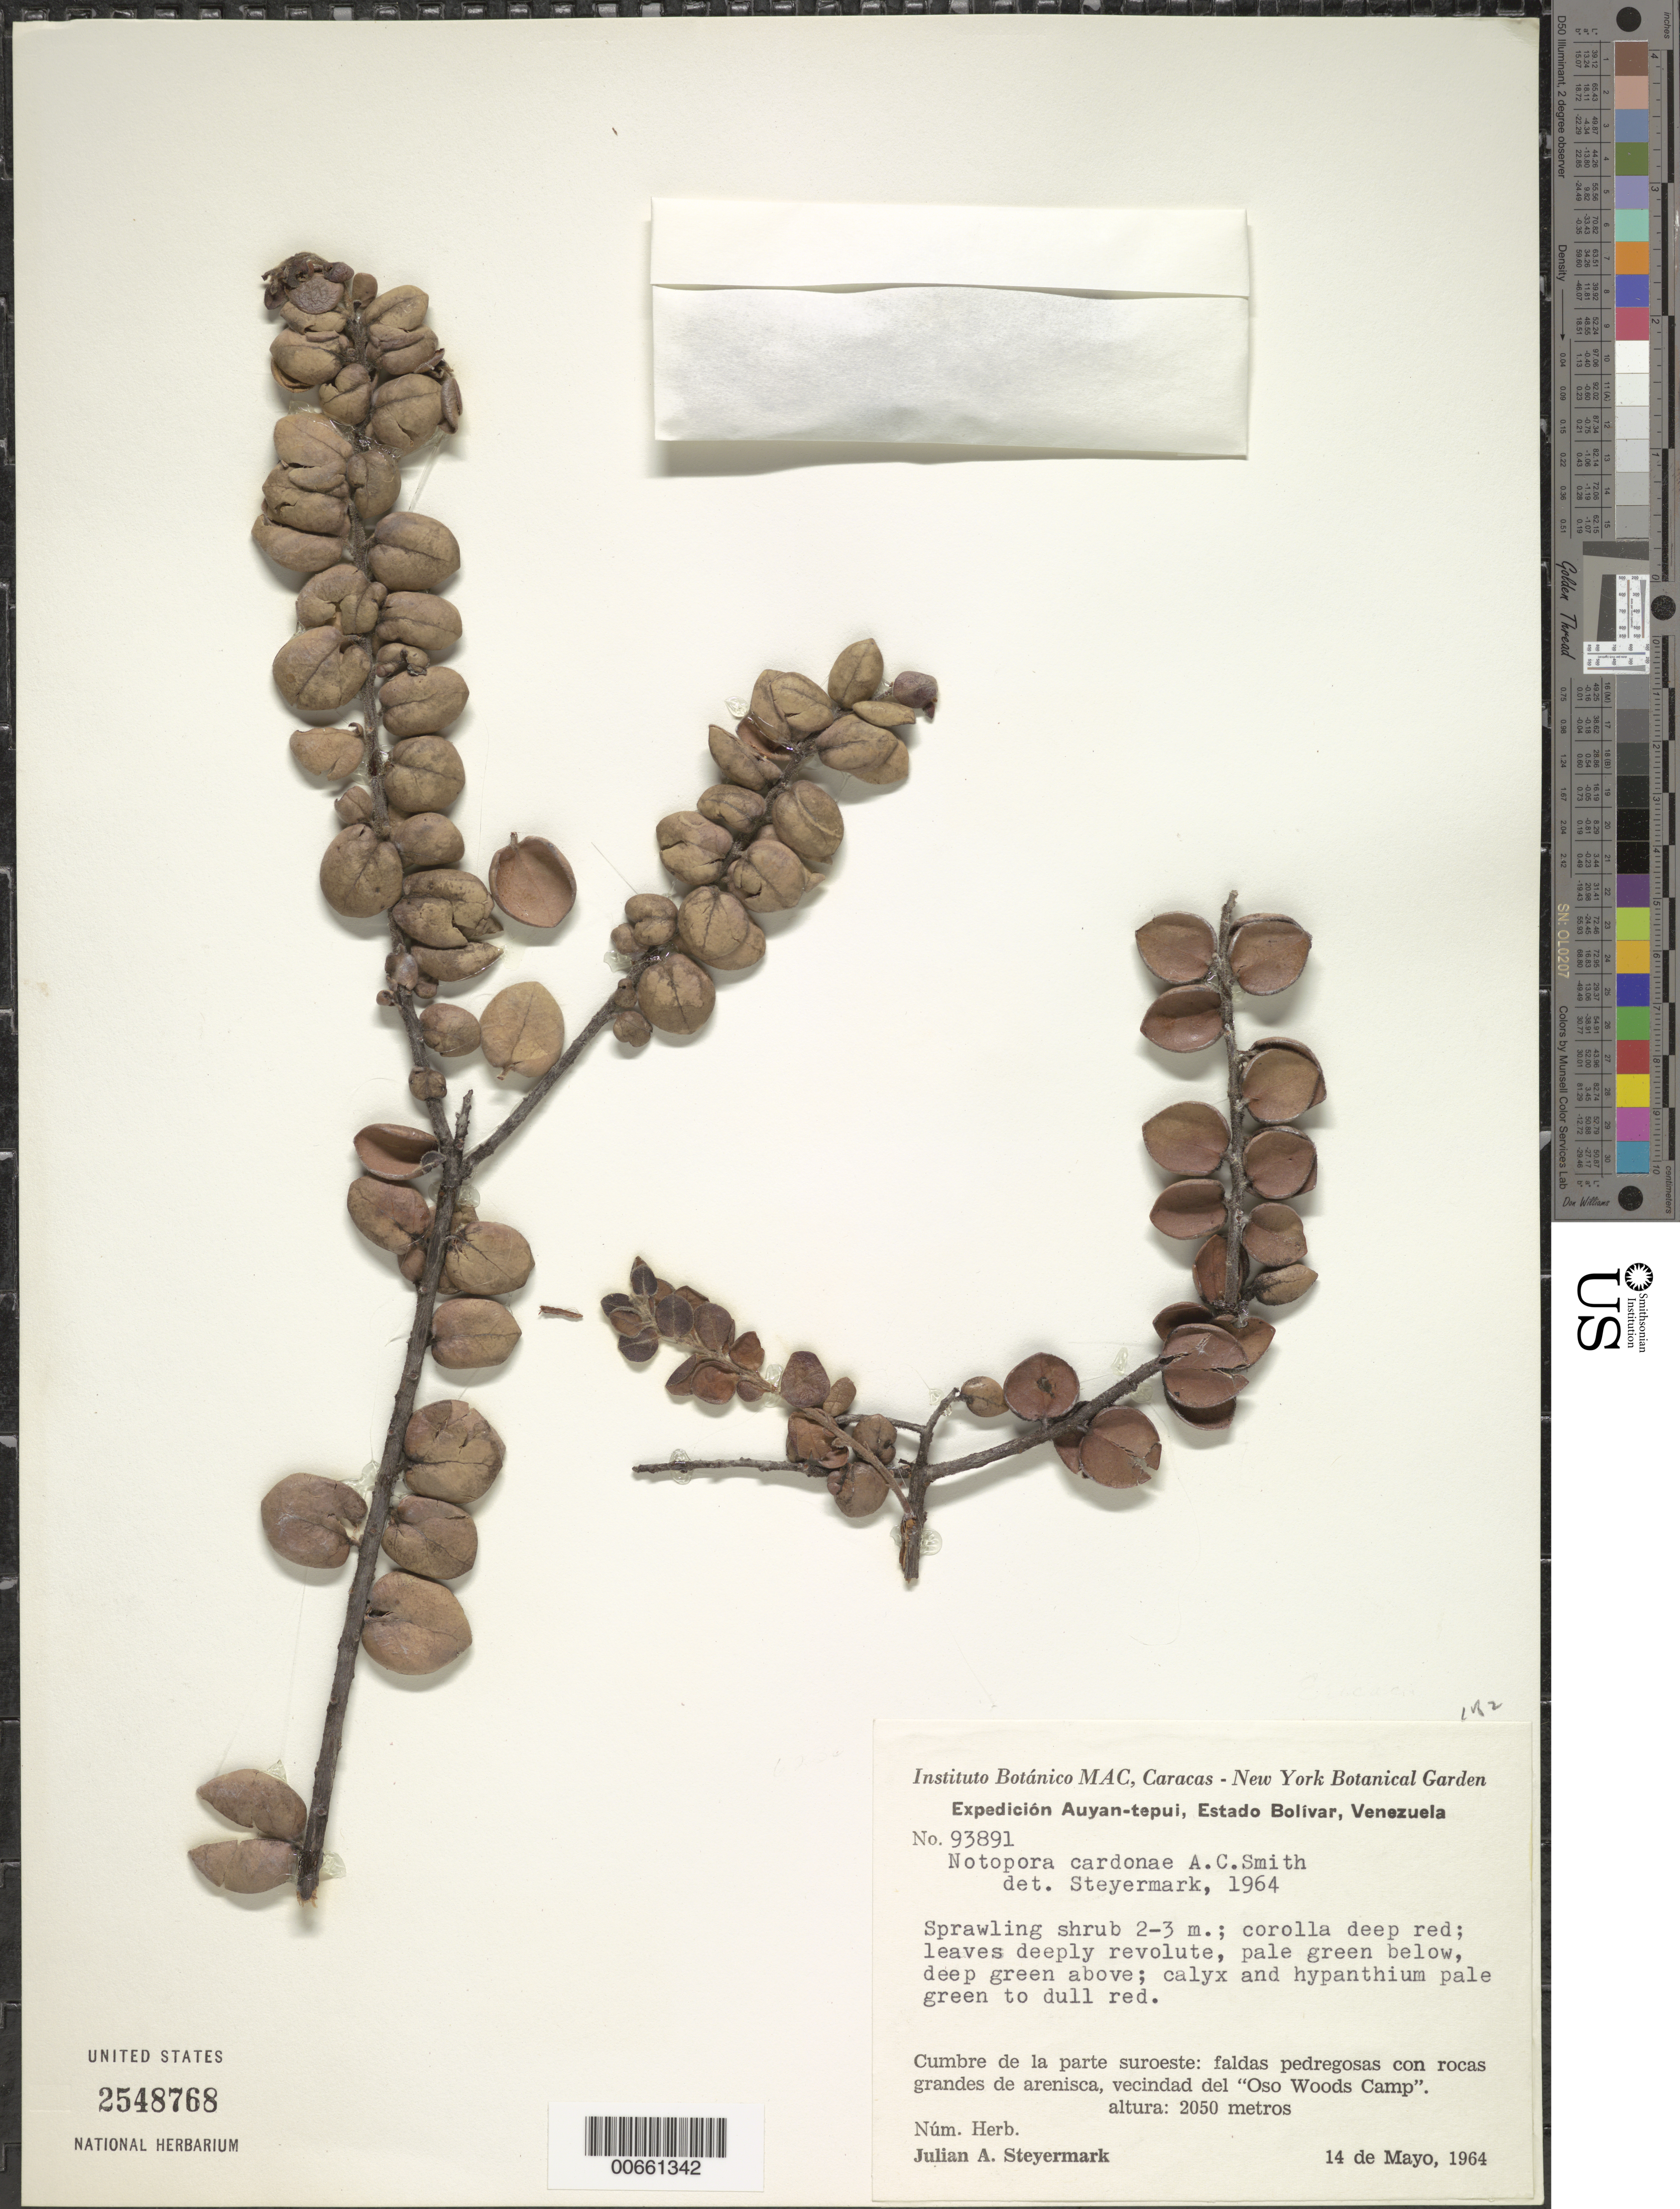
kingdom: Plantae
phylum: Tracheophyta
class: Magnoliopsida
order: Ericales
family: Ericaceae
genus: Notopora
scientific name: Notopora cardonae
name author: A.C. Sm.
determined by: Steyermark, Julian A., (VEN)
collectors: J. Steyermark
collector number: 93891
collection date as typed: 14-May-64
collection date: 1964-05-14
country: Venezuela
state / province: Bolívar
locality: Auyan-tepuí, "Oso Woods Camp"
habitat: Faldas pedregosas con rocas grandes de arenisca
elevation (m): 2050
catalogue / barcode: US 2548768